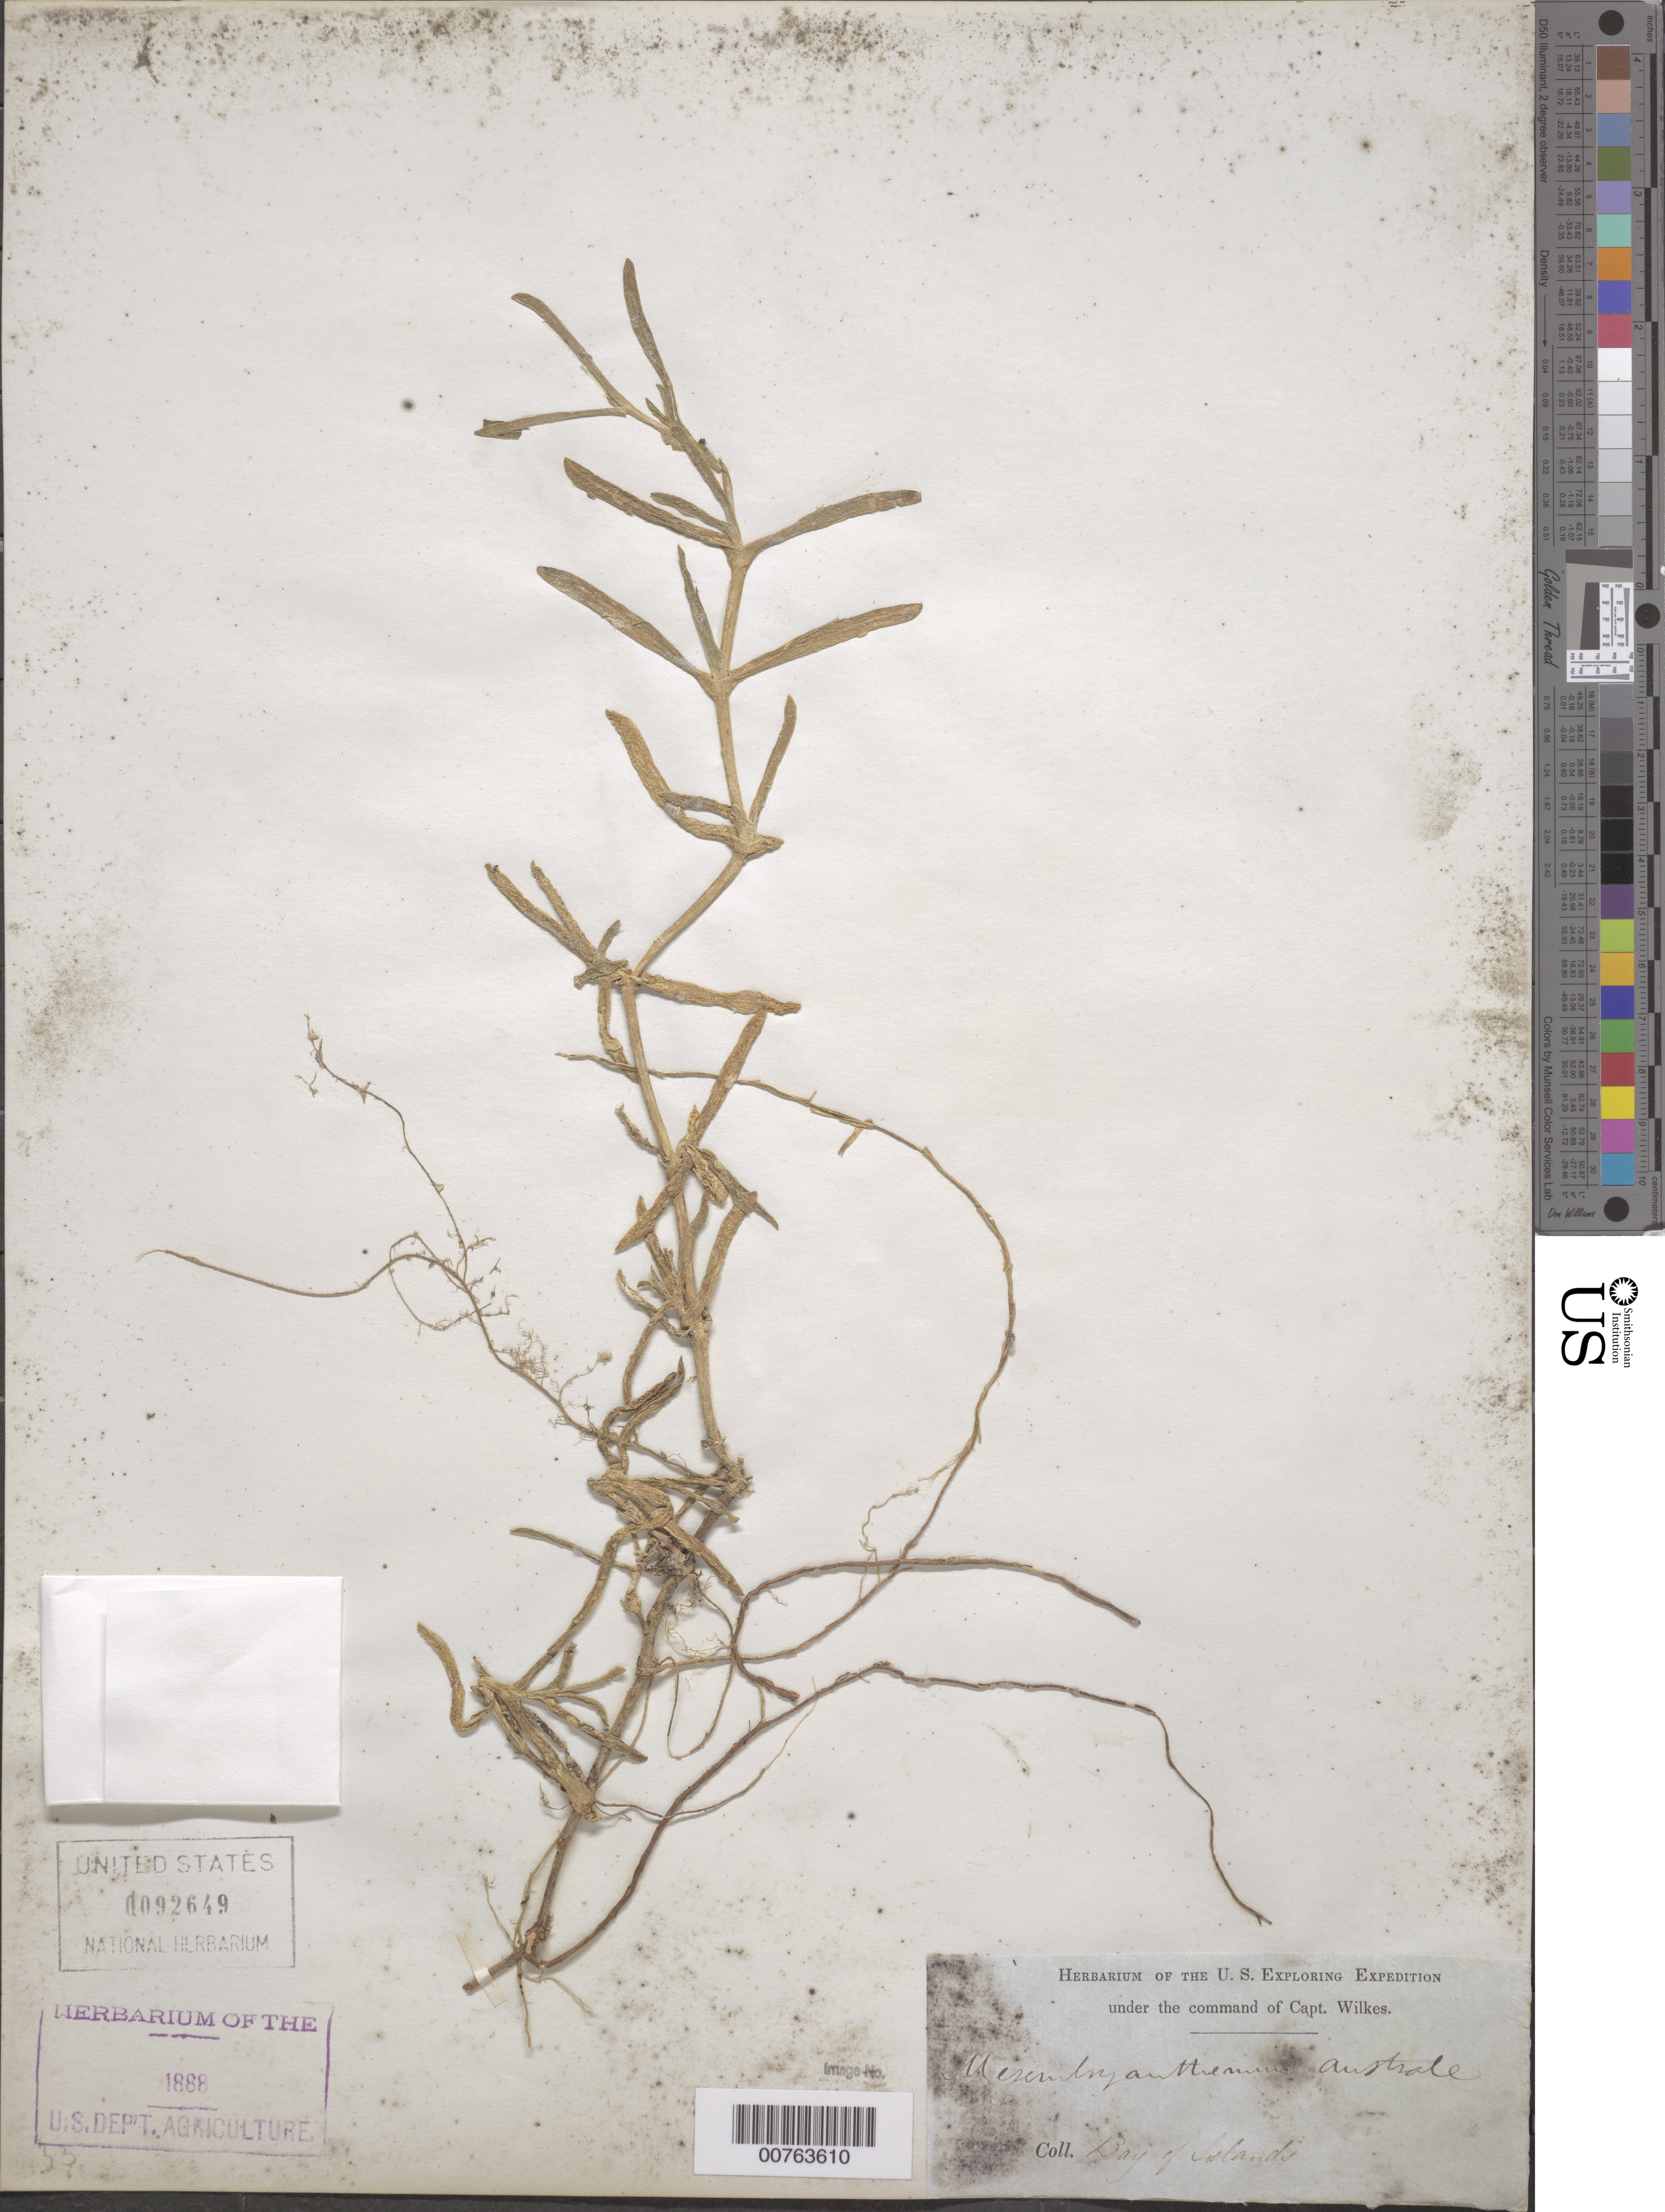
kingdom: Plantae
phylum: Tracheophyta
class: Magnoliopsida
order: Caryophyllales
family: Aizoaceae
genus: Mesembryanthemum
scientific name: Mesembryanthemum australe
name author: Aiton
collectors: Wilkes Explor. Exped.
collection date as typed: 1838 to -- --- 1842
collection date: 1838/1842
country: New Zealand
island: North Island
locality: Bay of Islands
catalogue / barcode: US 92649